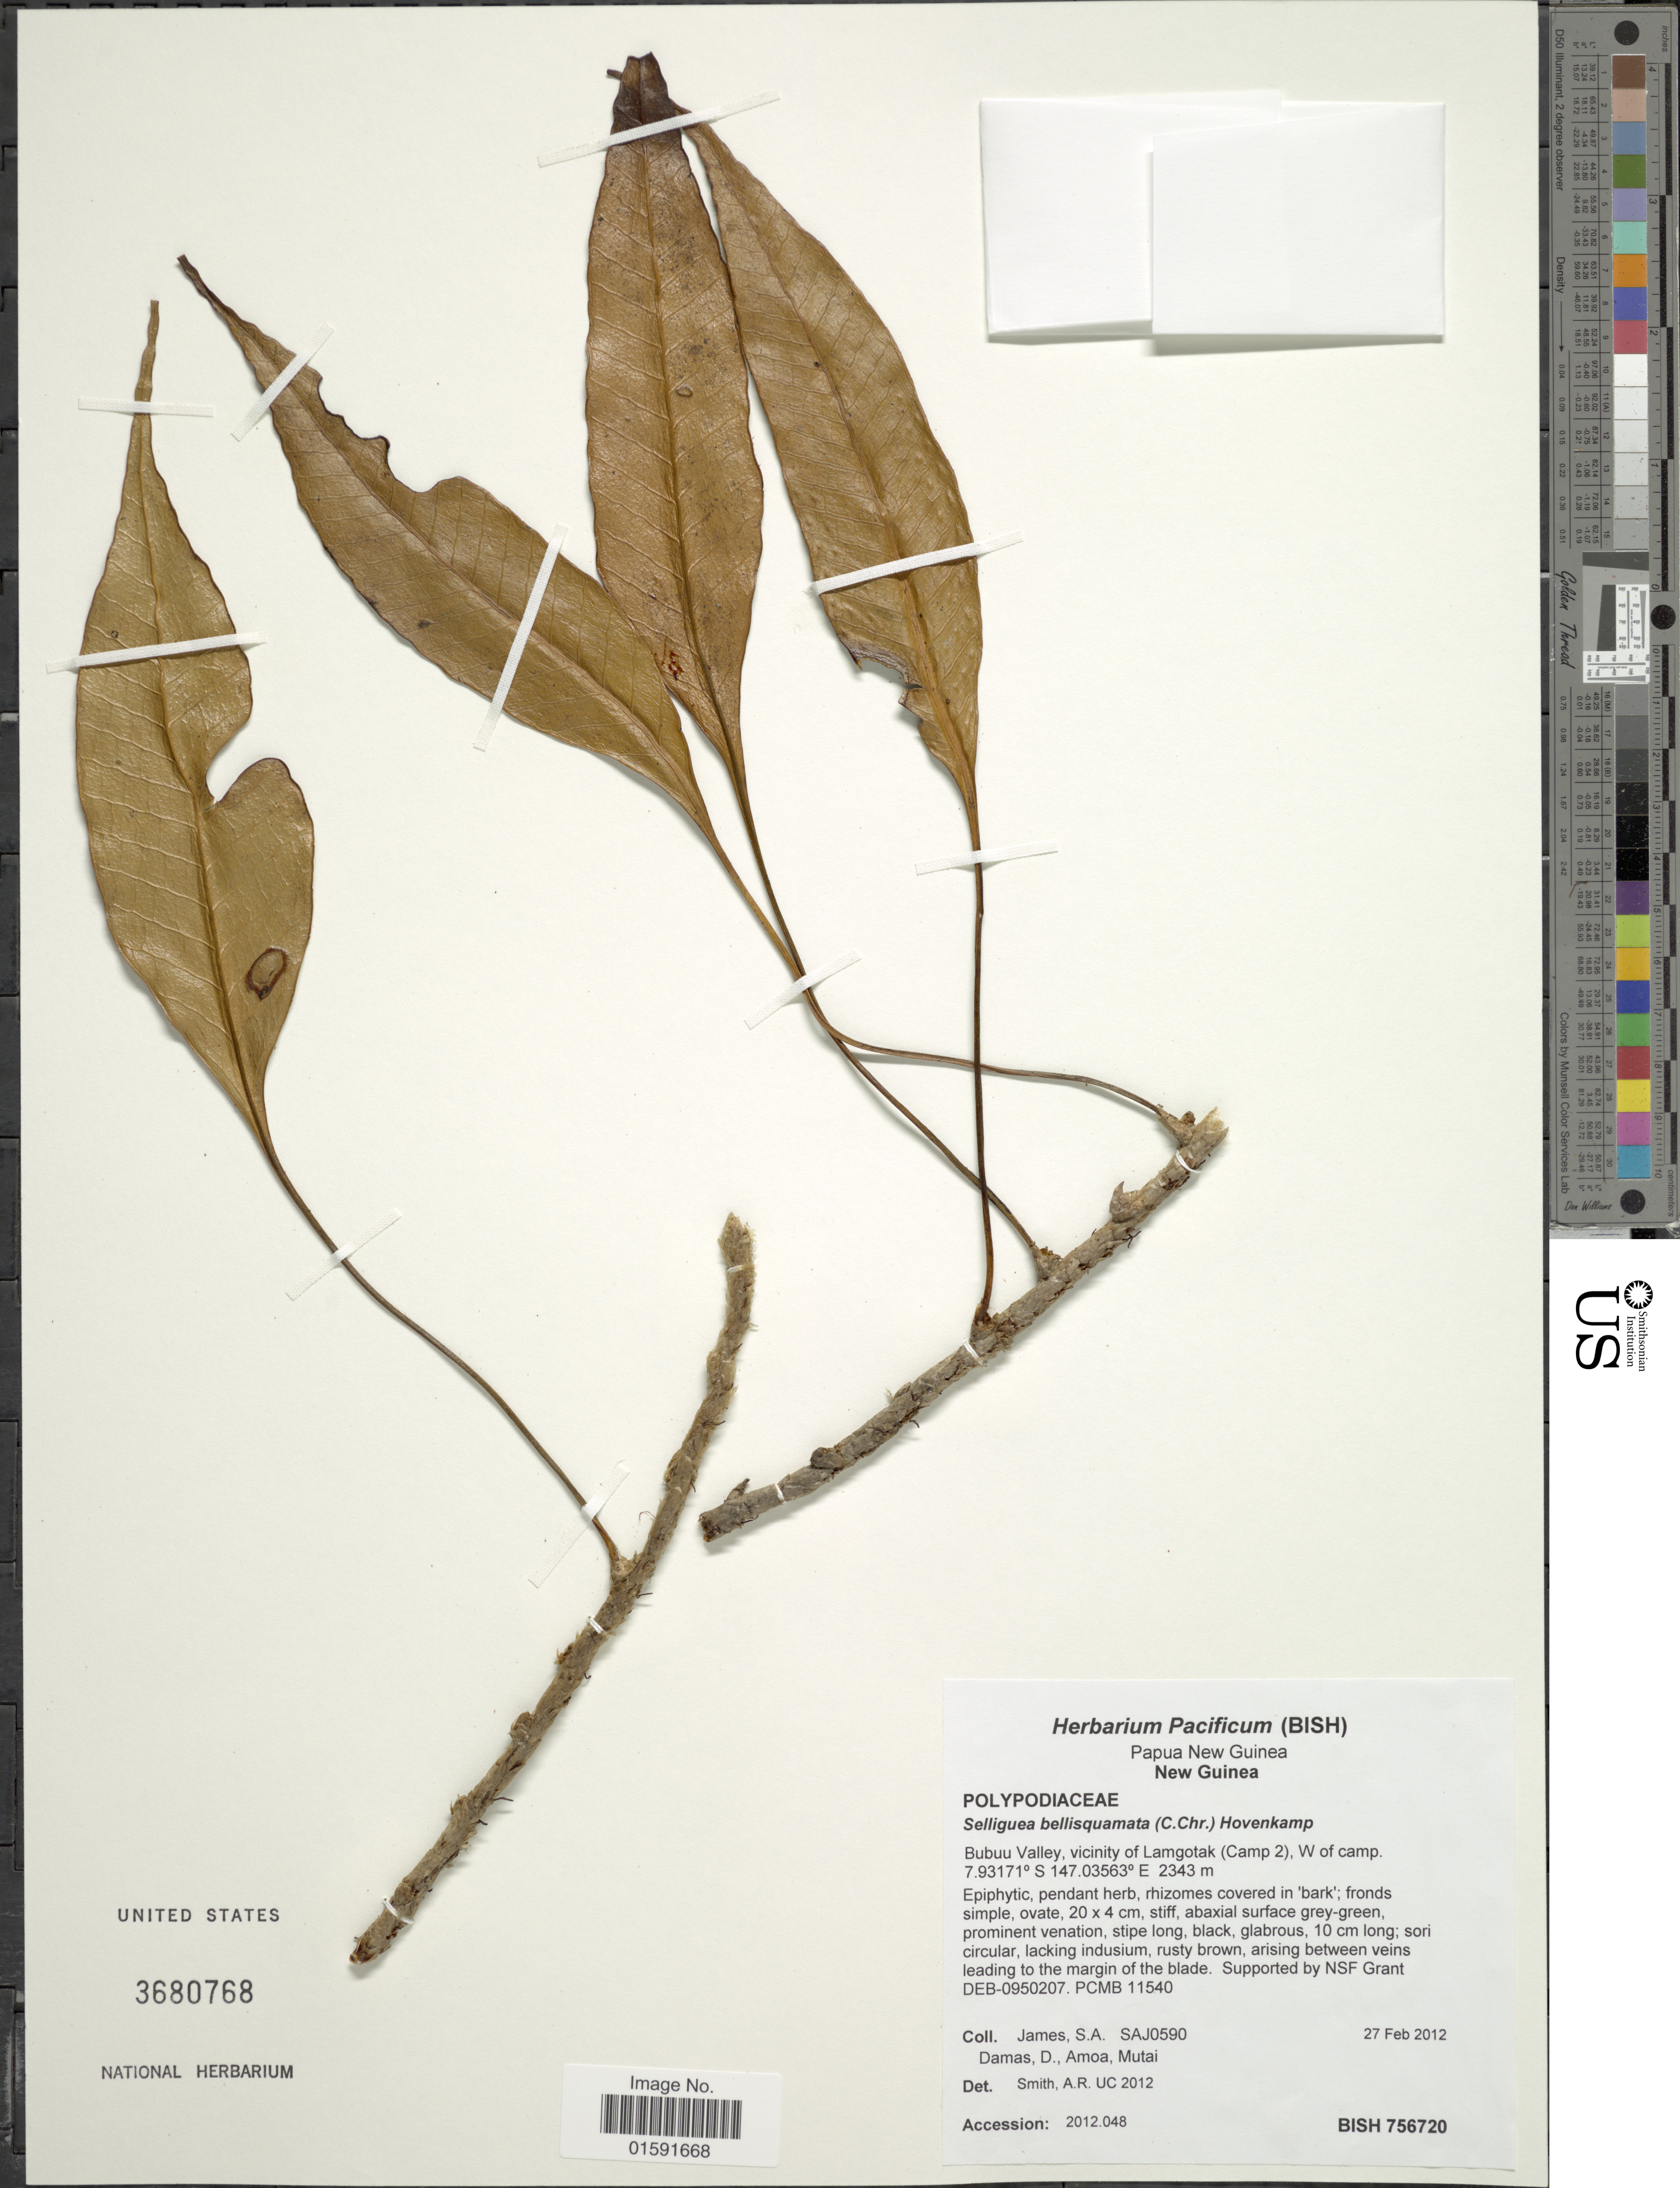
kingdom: Plantae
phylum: Tracheophyta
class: Polypodiopsida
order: Polypodiales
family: Polypodiaceae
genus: Selliguea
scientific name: Selliguea bellisquamata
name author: (C. Chr.) Hovenkamp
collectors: S. James, D. Damas & M. Amoa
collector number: SAJ0590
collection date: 2012-02-27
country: Papua New Guinea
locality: New Guinea, Bubuu Valley, vicinity of Lamgotak (camp 2), W of camp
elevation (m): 2343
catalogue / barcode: US 3680768